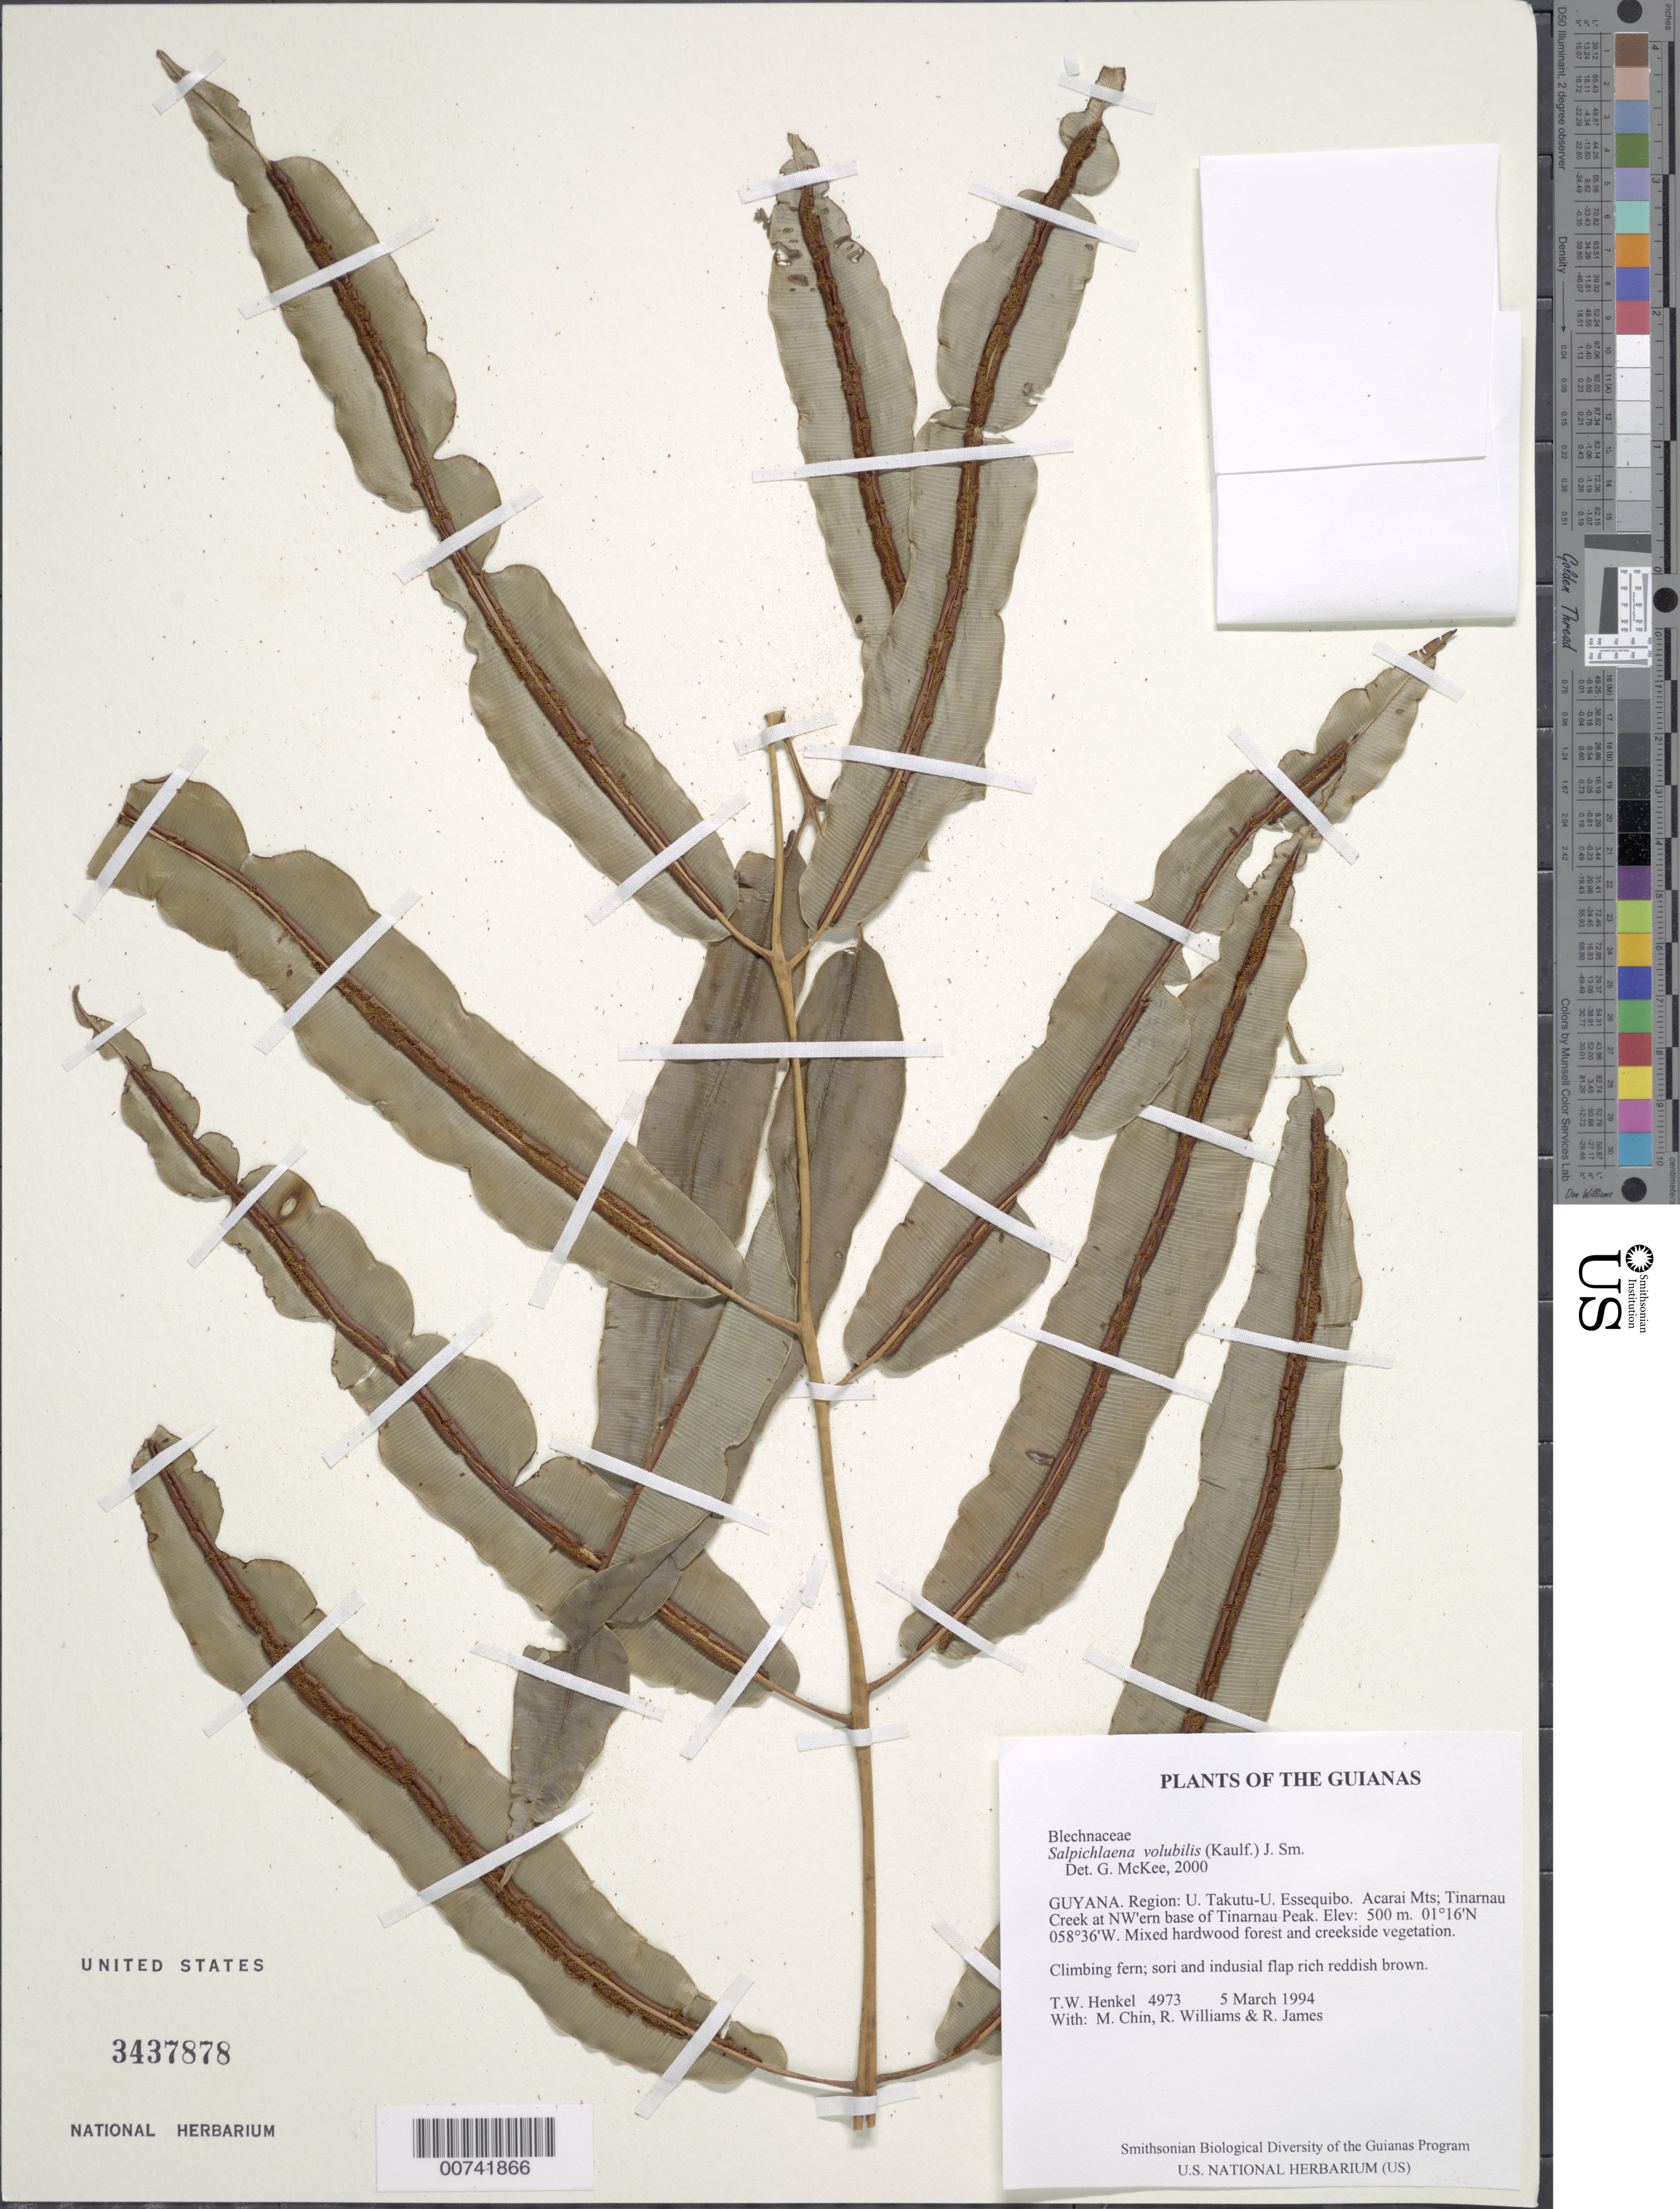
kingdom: Plantae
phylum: Tracheophyta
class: Polypodiopsida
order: Polypodiales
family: Blechnaceae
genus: Salpichlaena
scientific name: Salpichlaena volubilis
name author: (Kaulf.) J. Sm.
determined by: McKee, G. S., (US), NMNH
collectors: T. Henkel, M. Chin, R. Williams & R. James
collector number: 4973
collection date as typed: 5 March 1994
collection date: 1994-03-05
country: Guyana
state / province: U. Takutu-U. Essequibo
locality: Acarai Mts; Tinarnau Creek at northwestern base of Tinarnau Peak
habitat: Mixed hardwood forest and creekside vegetation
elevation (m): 500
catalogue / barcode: US 3437878